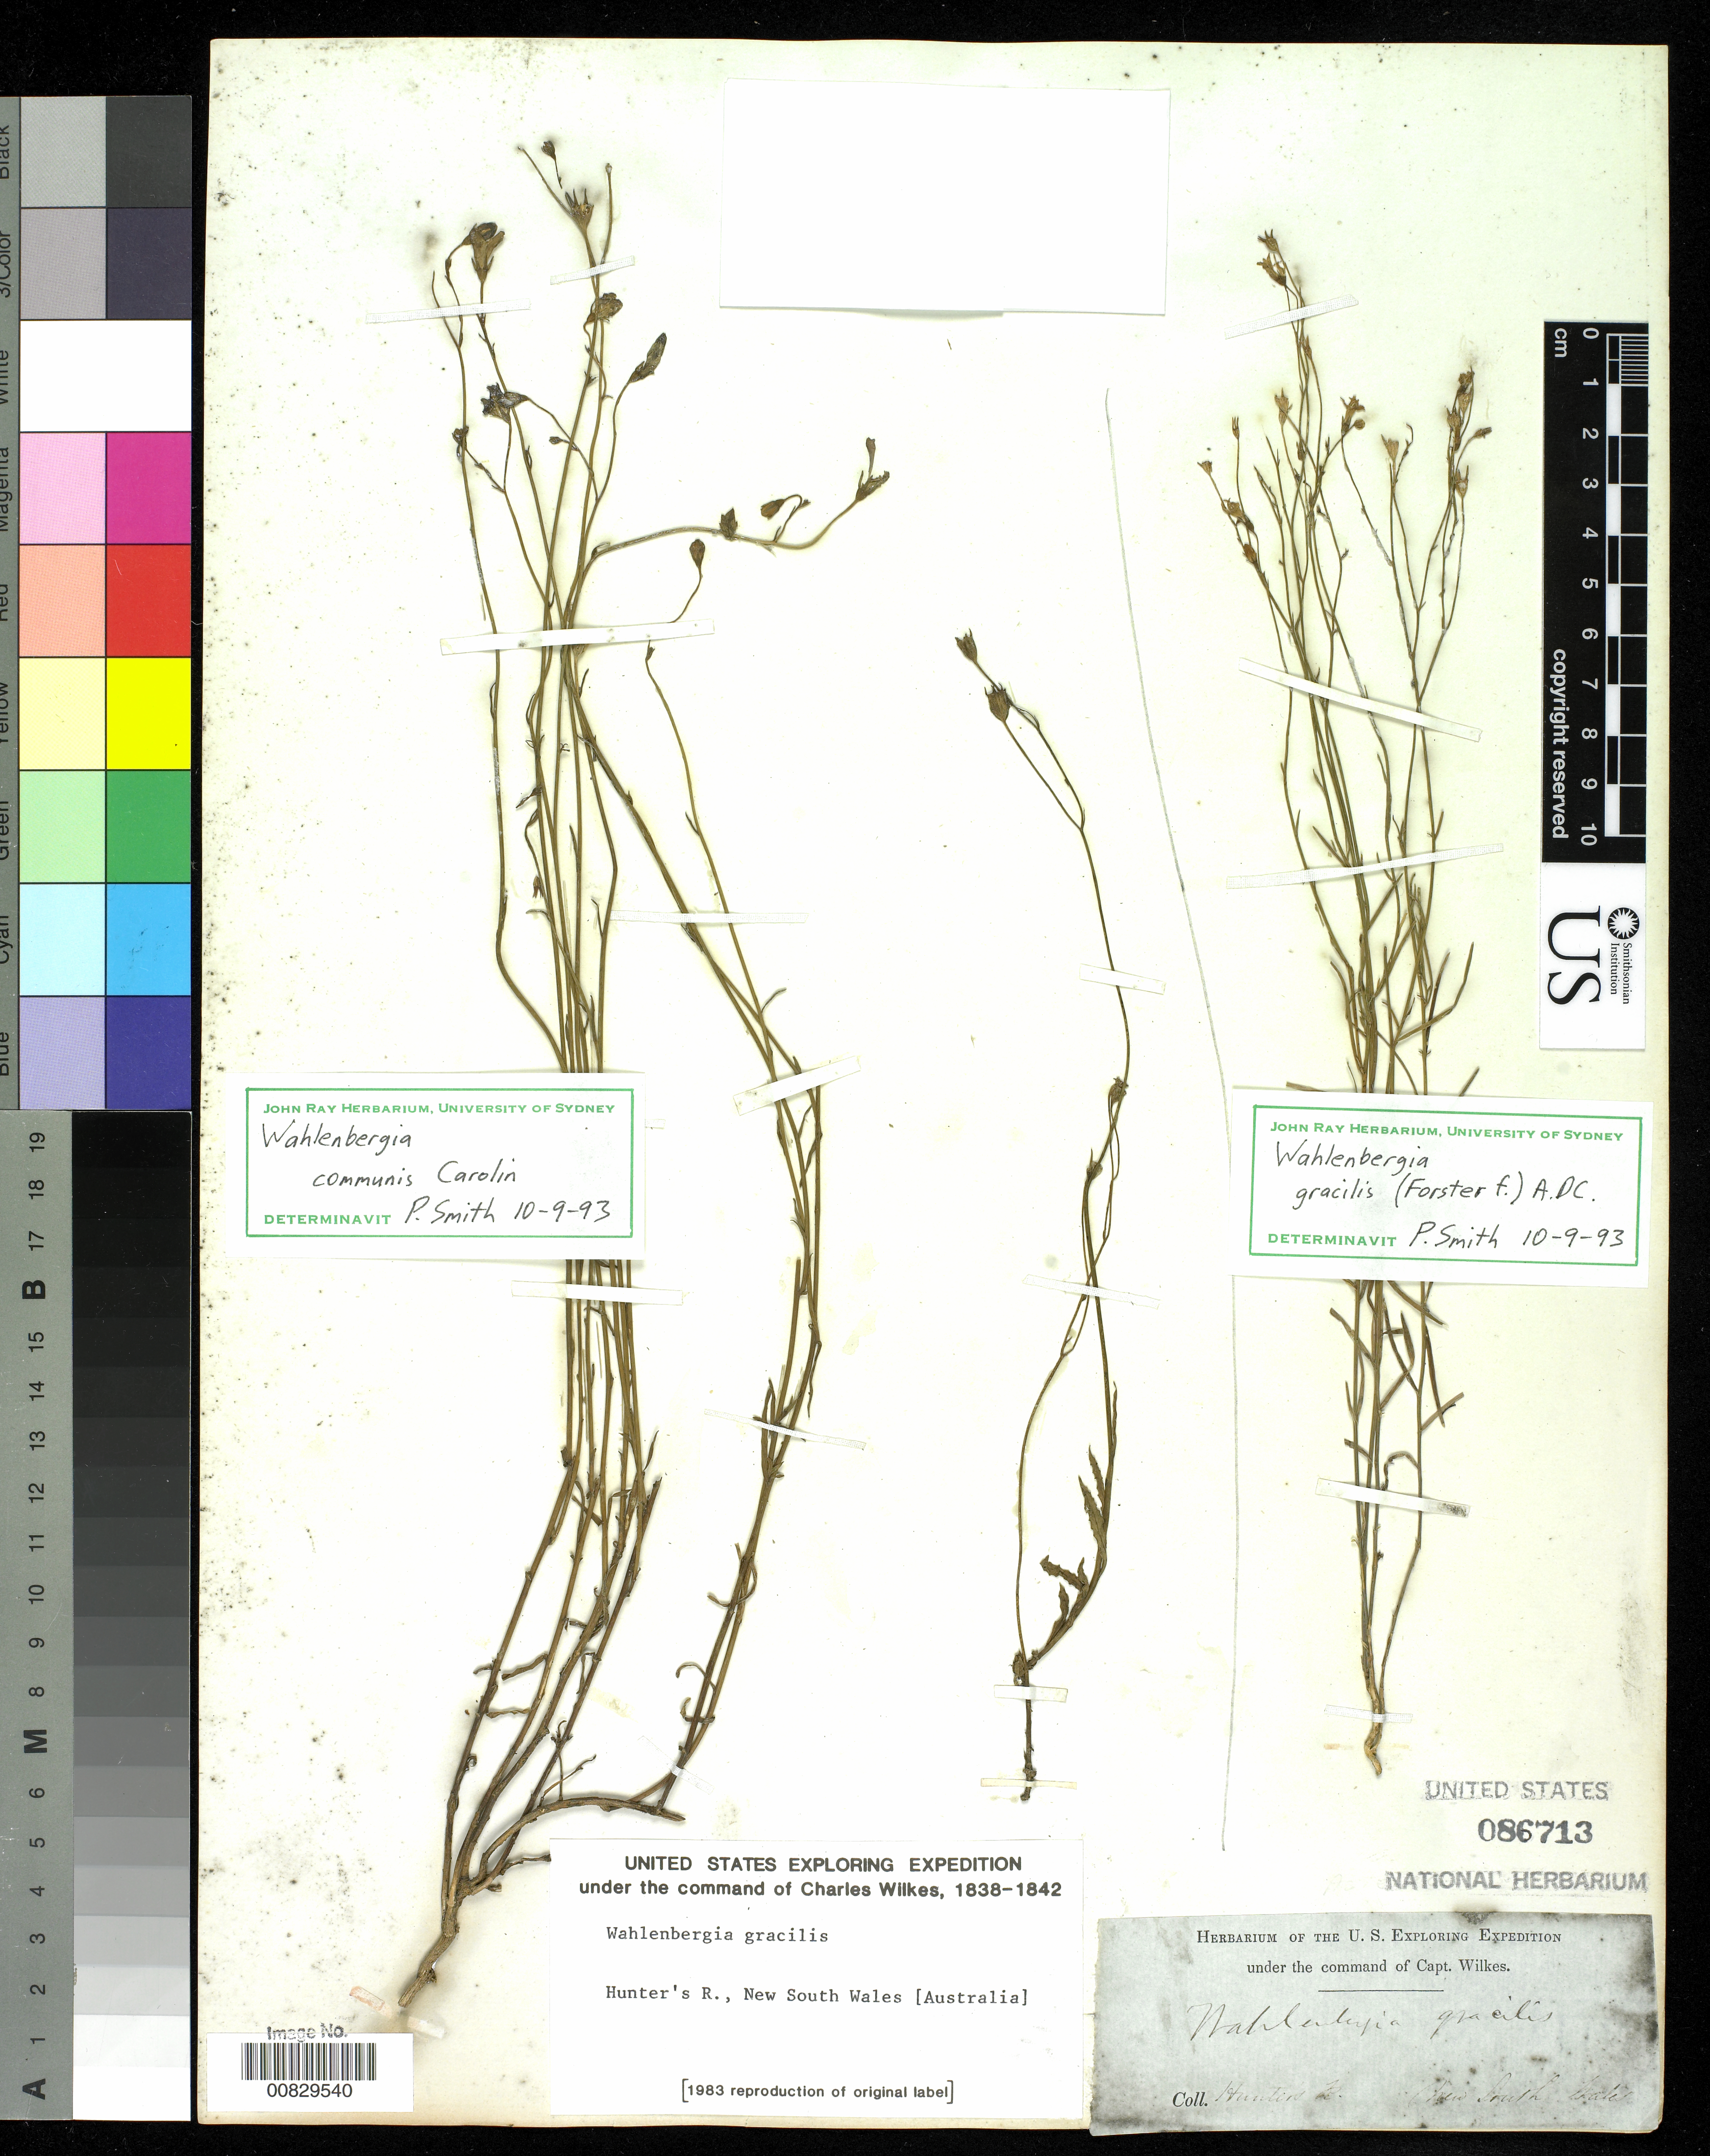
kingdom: Plantae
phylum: Tracheophyta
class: Magnoliopsida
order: Asterales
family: Campanulaceae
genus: Wahlenbergia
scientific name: Wahlenbergia gracilis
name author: A. DC.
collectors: Wilkes Explor. Exped.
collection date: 1838/1842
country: Australia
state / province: New South Wales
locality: Hunter's River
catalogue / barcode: US 86713